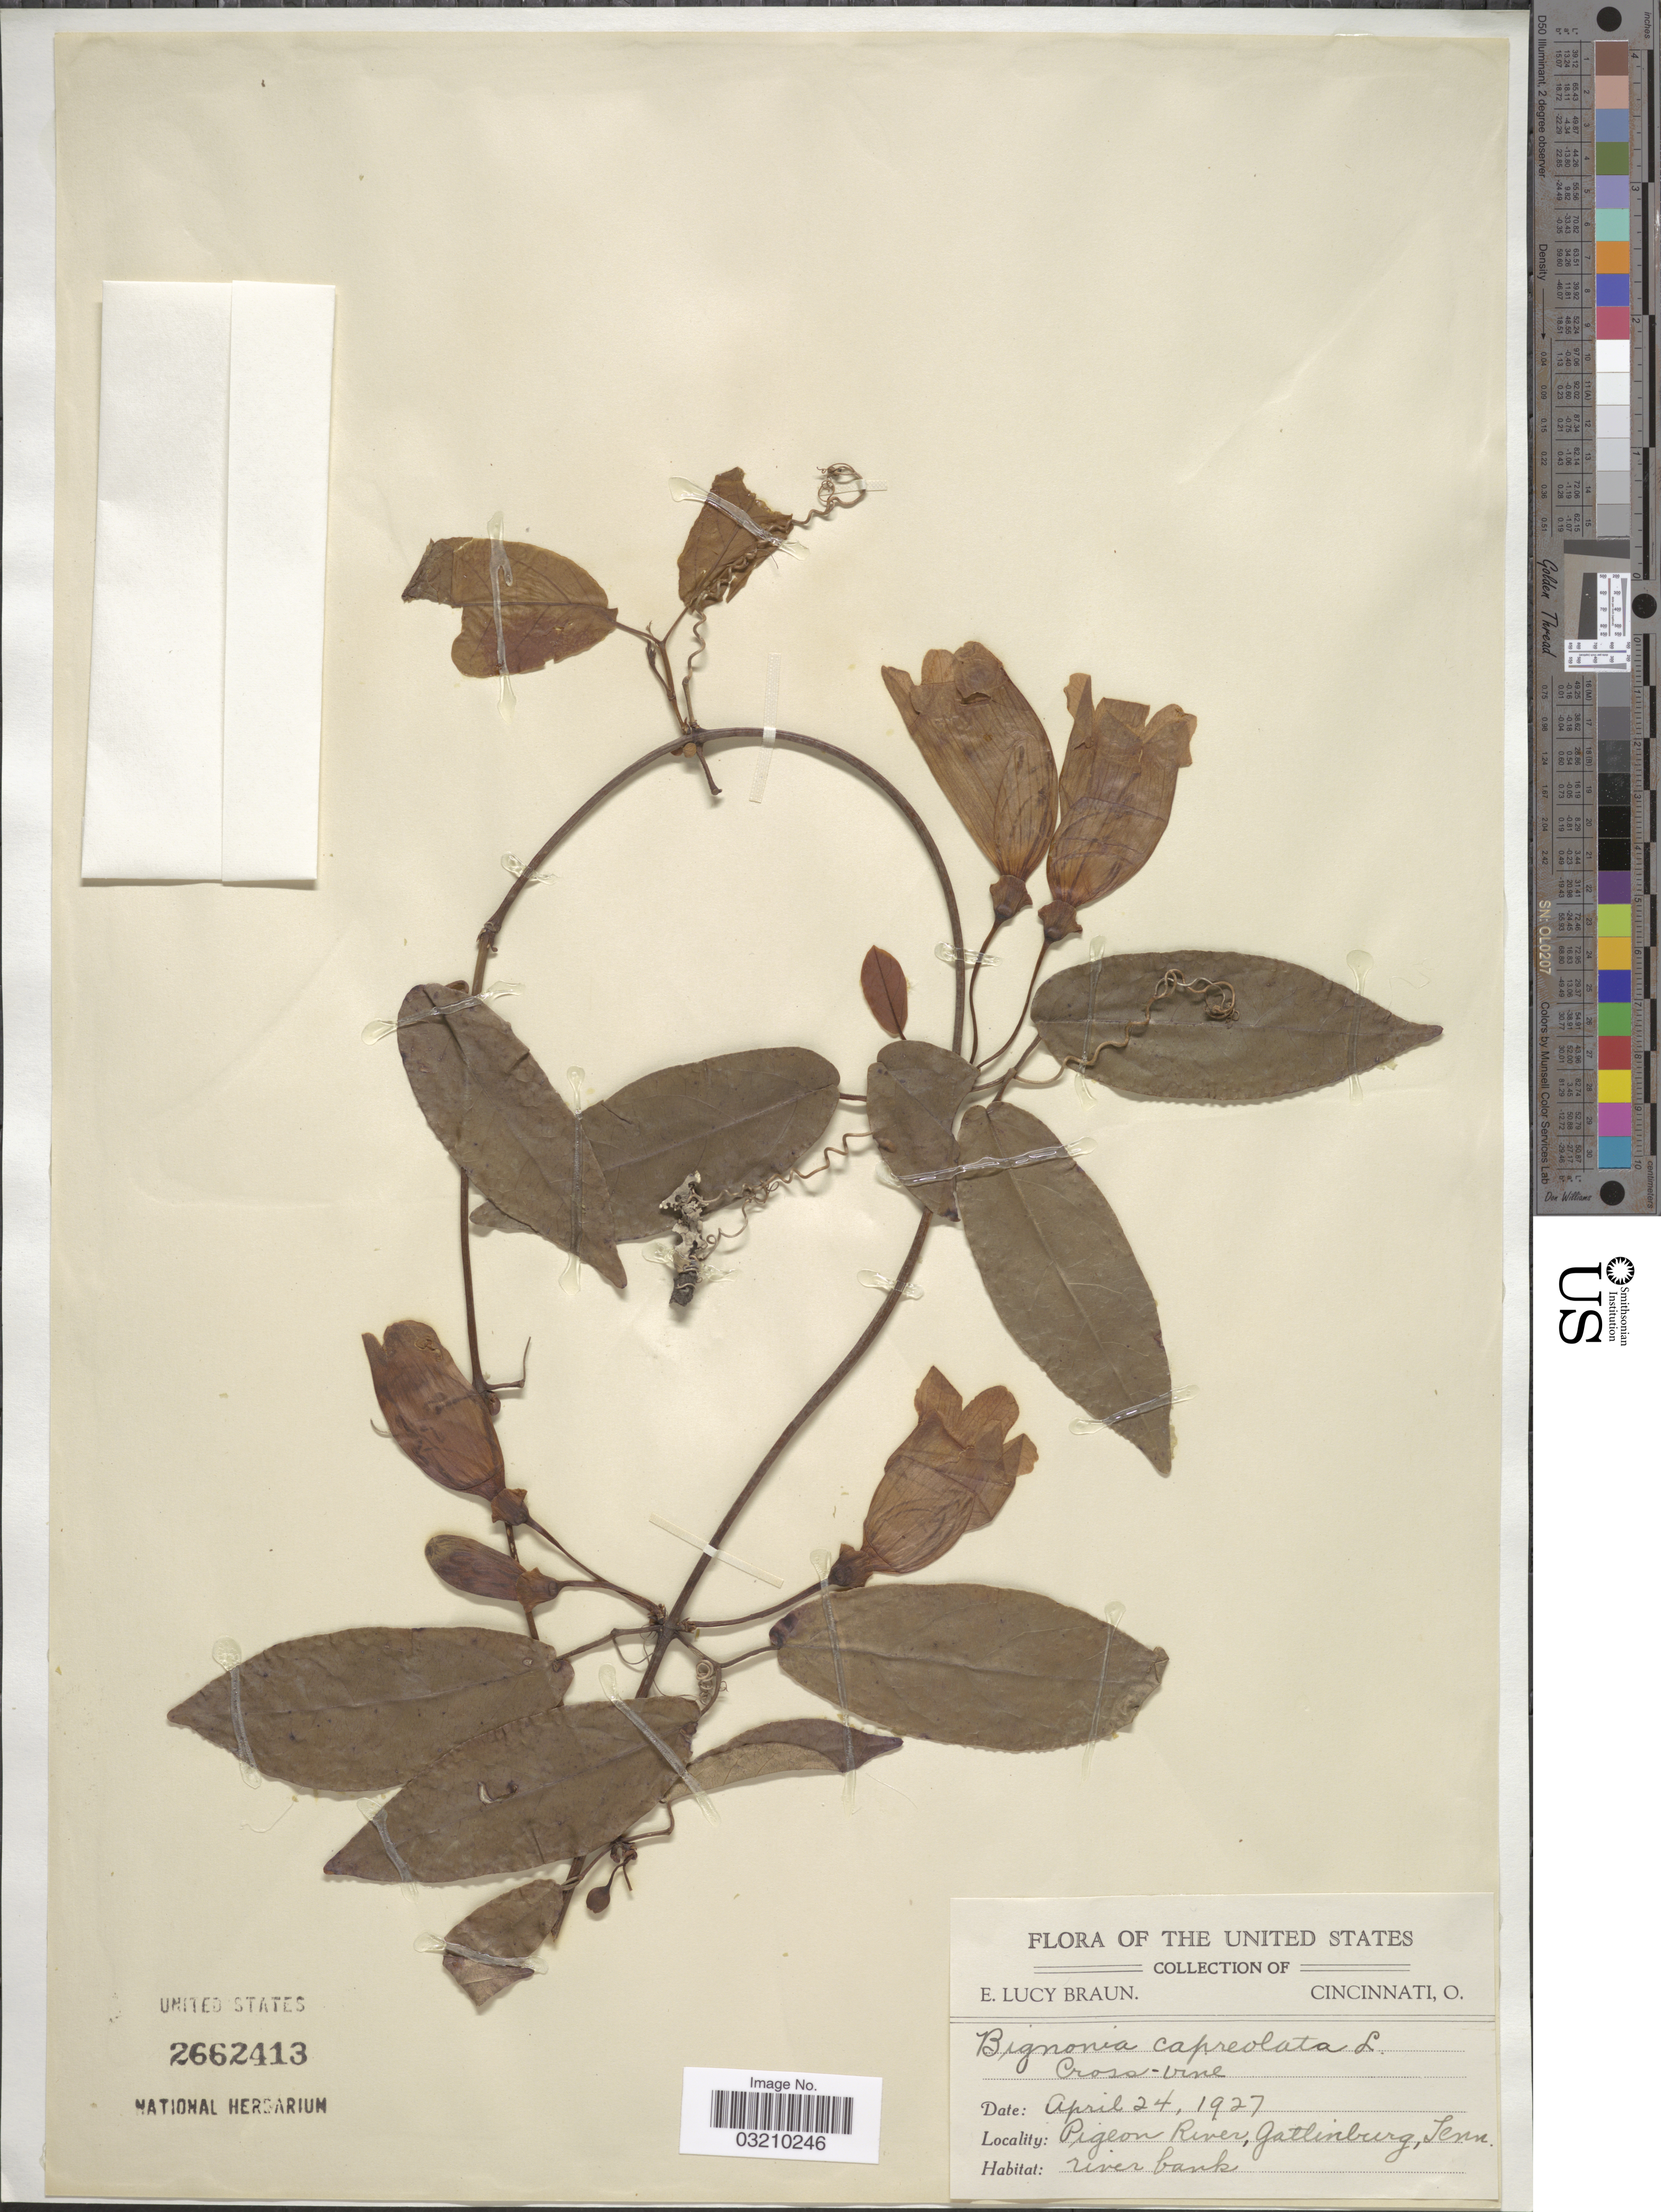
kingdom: Plantae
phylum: Tracheophyta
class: Magnoliopsida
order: Lamiales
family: Bignoniaceae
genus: Bignonia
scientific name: Bignonia capreolata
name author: L.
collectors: E. L. Braun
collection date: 1927-04-24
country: United States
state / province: Tennessee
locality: Pigeon River, Gatlinburg.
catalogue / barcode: US 2662413